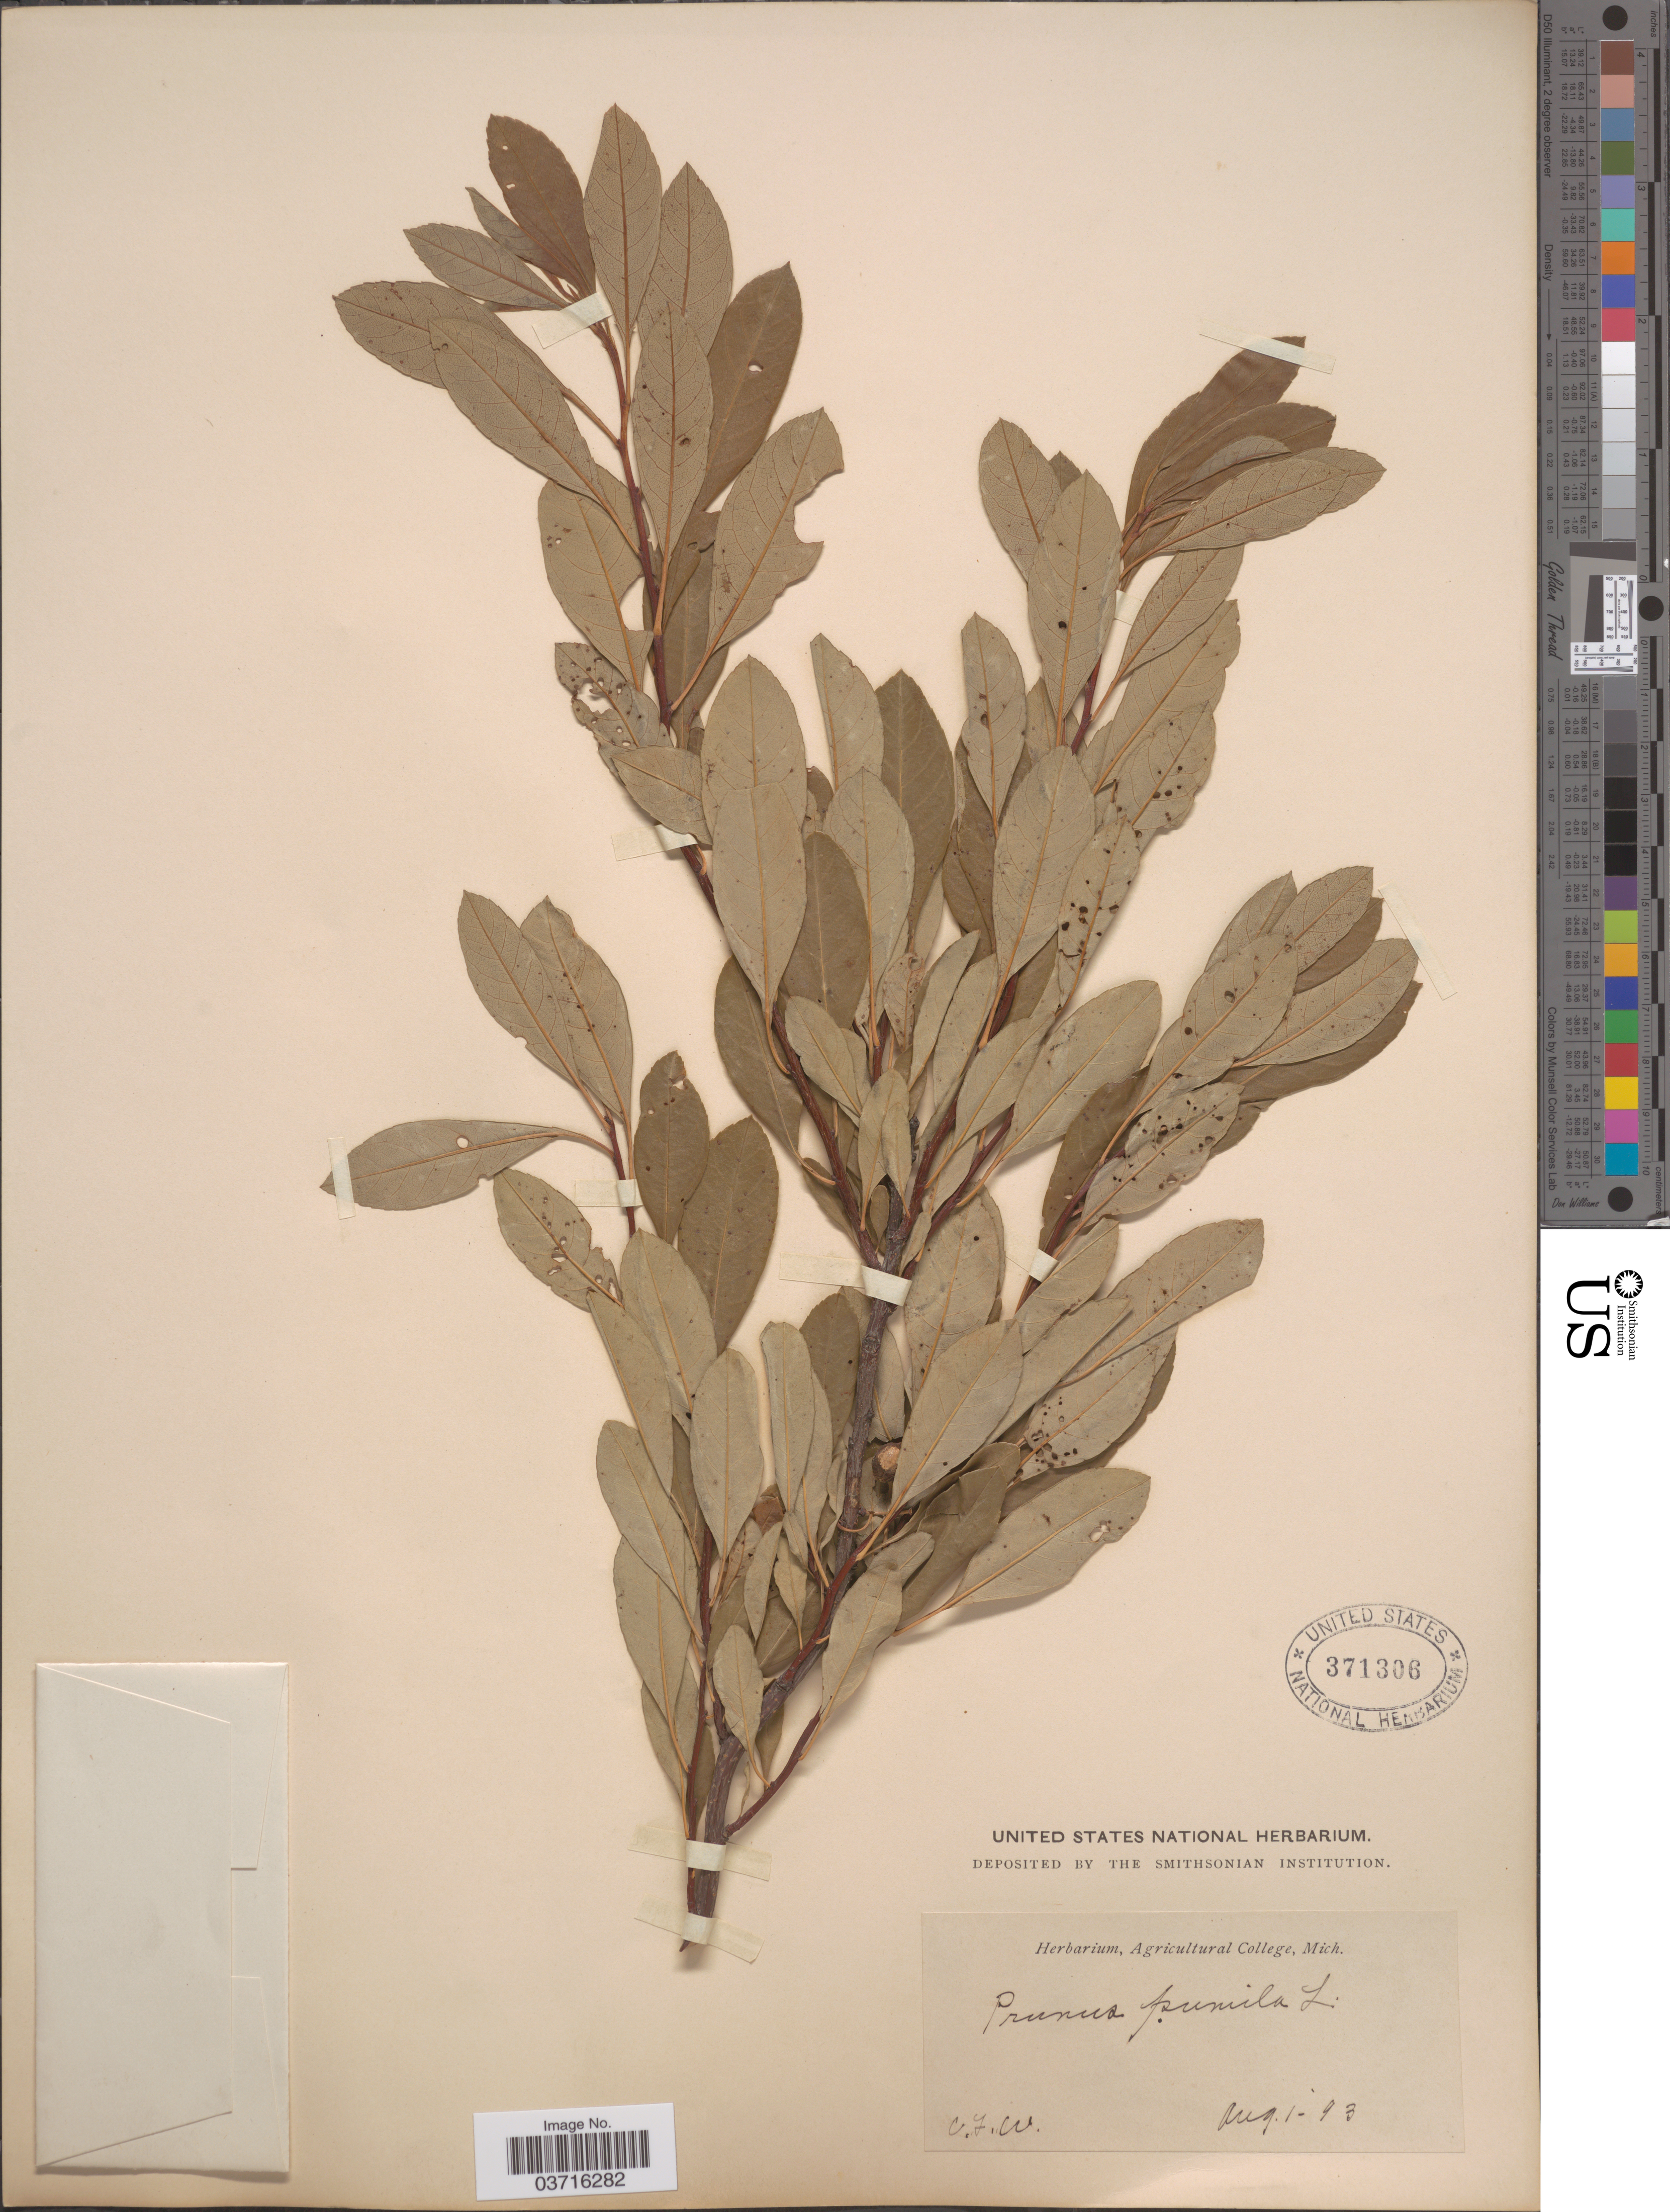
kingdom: Plantae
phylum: Tracheophyta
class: Magnoliopsida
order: Rosales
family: Rosaceae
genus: Prunus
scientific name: Prunus pumila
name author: L.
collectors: C. F. W.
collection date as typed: Transcribed d/m/y: 1/8/93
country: United States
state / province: Michigan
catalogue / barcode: US 371306